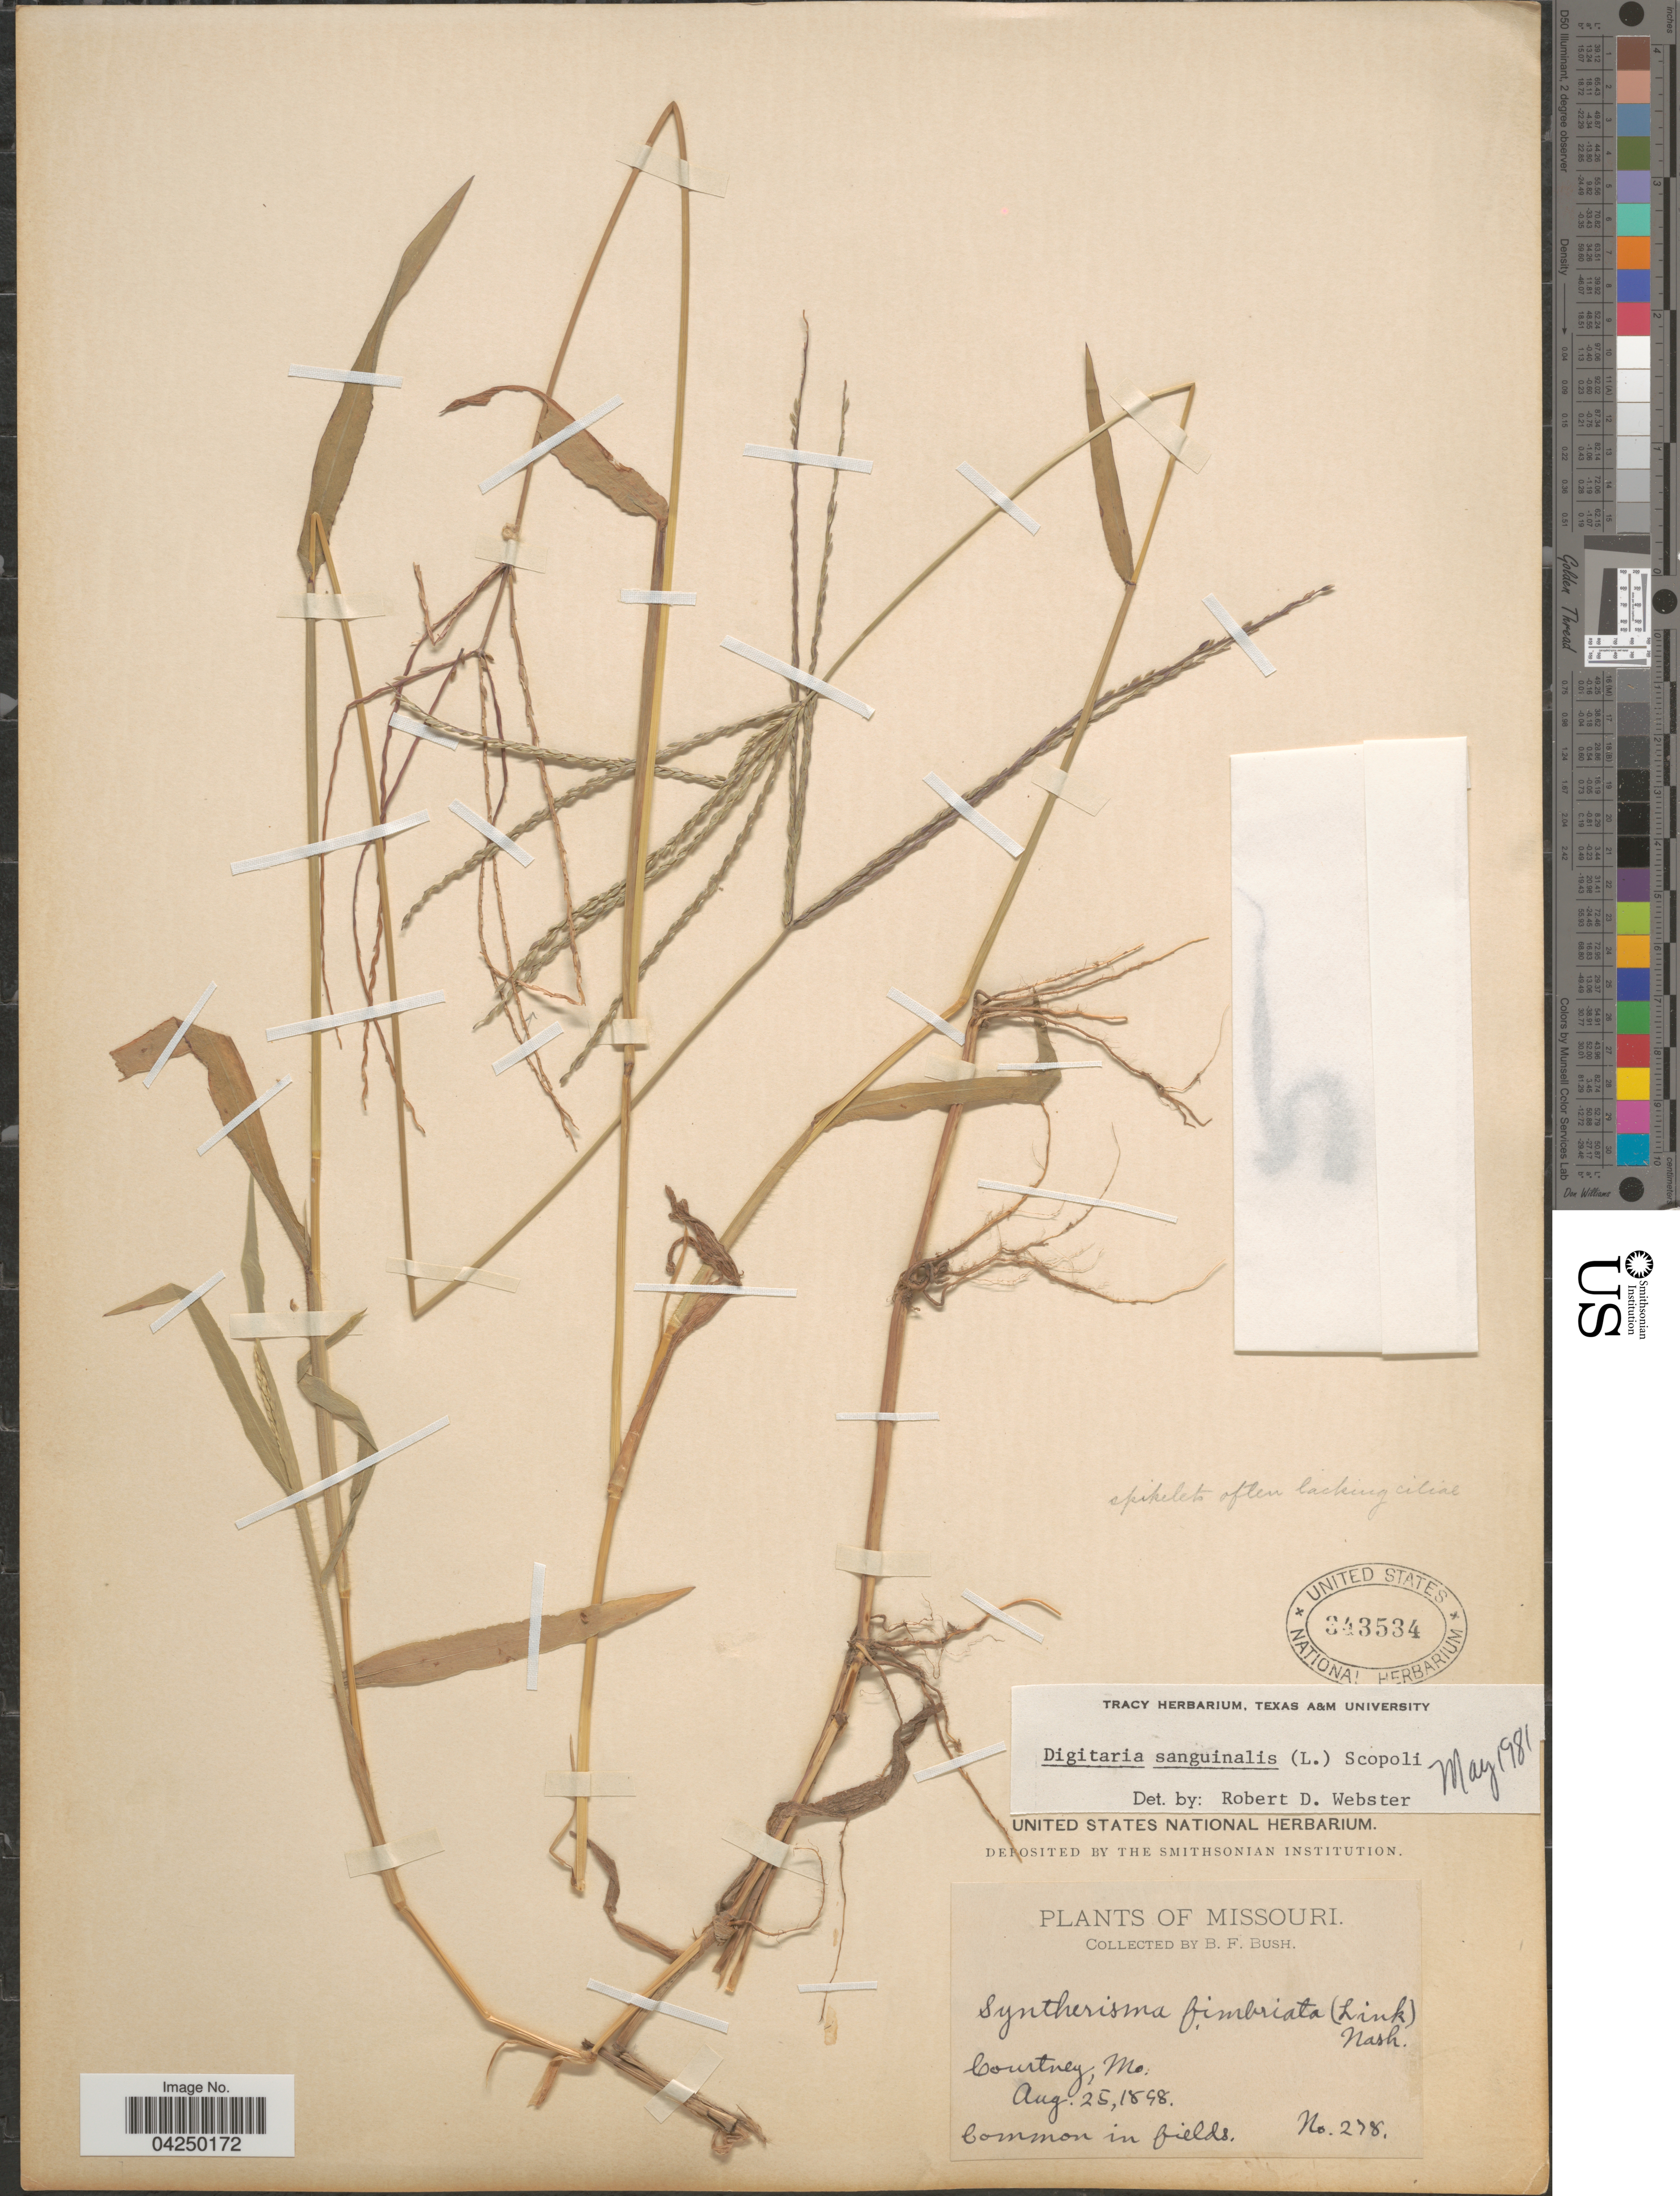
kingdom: Plantae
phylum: Tracheophyta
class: Liliopsida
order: Poales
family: Poaceae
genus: Digitaria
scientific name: Digitaria sanguinalis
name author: (L.) Scop.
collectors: B. F. Bush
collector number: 278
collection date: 1898-08-25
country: United States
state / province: Missouri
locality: Courtney. Common in fields.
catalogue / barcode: US 343534